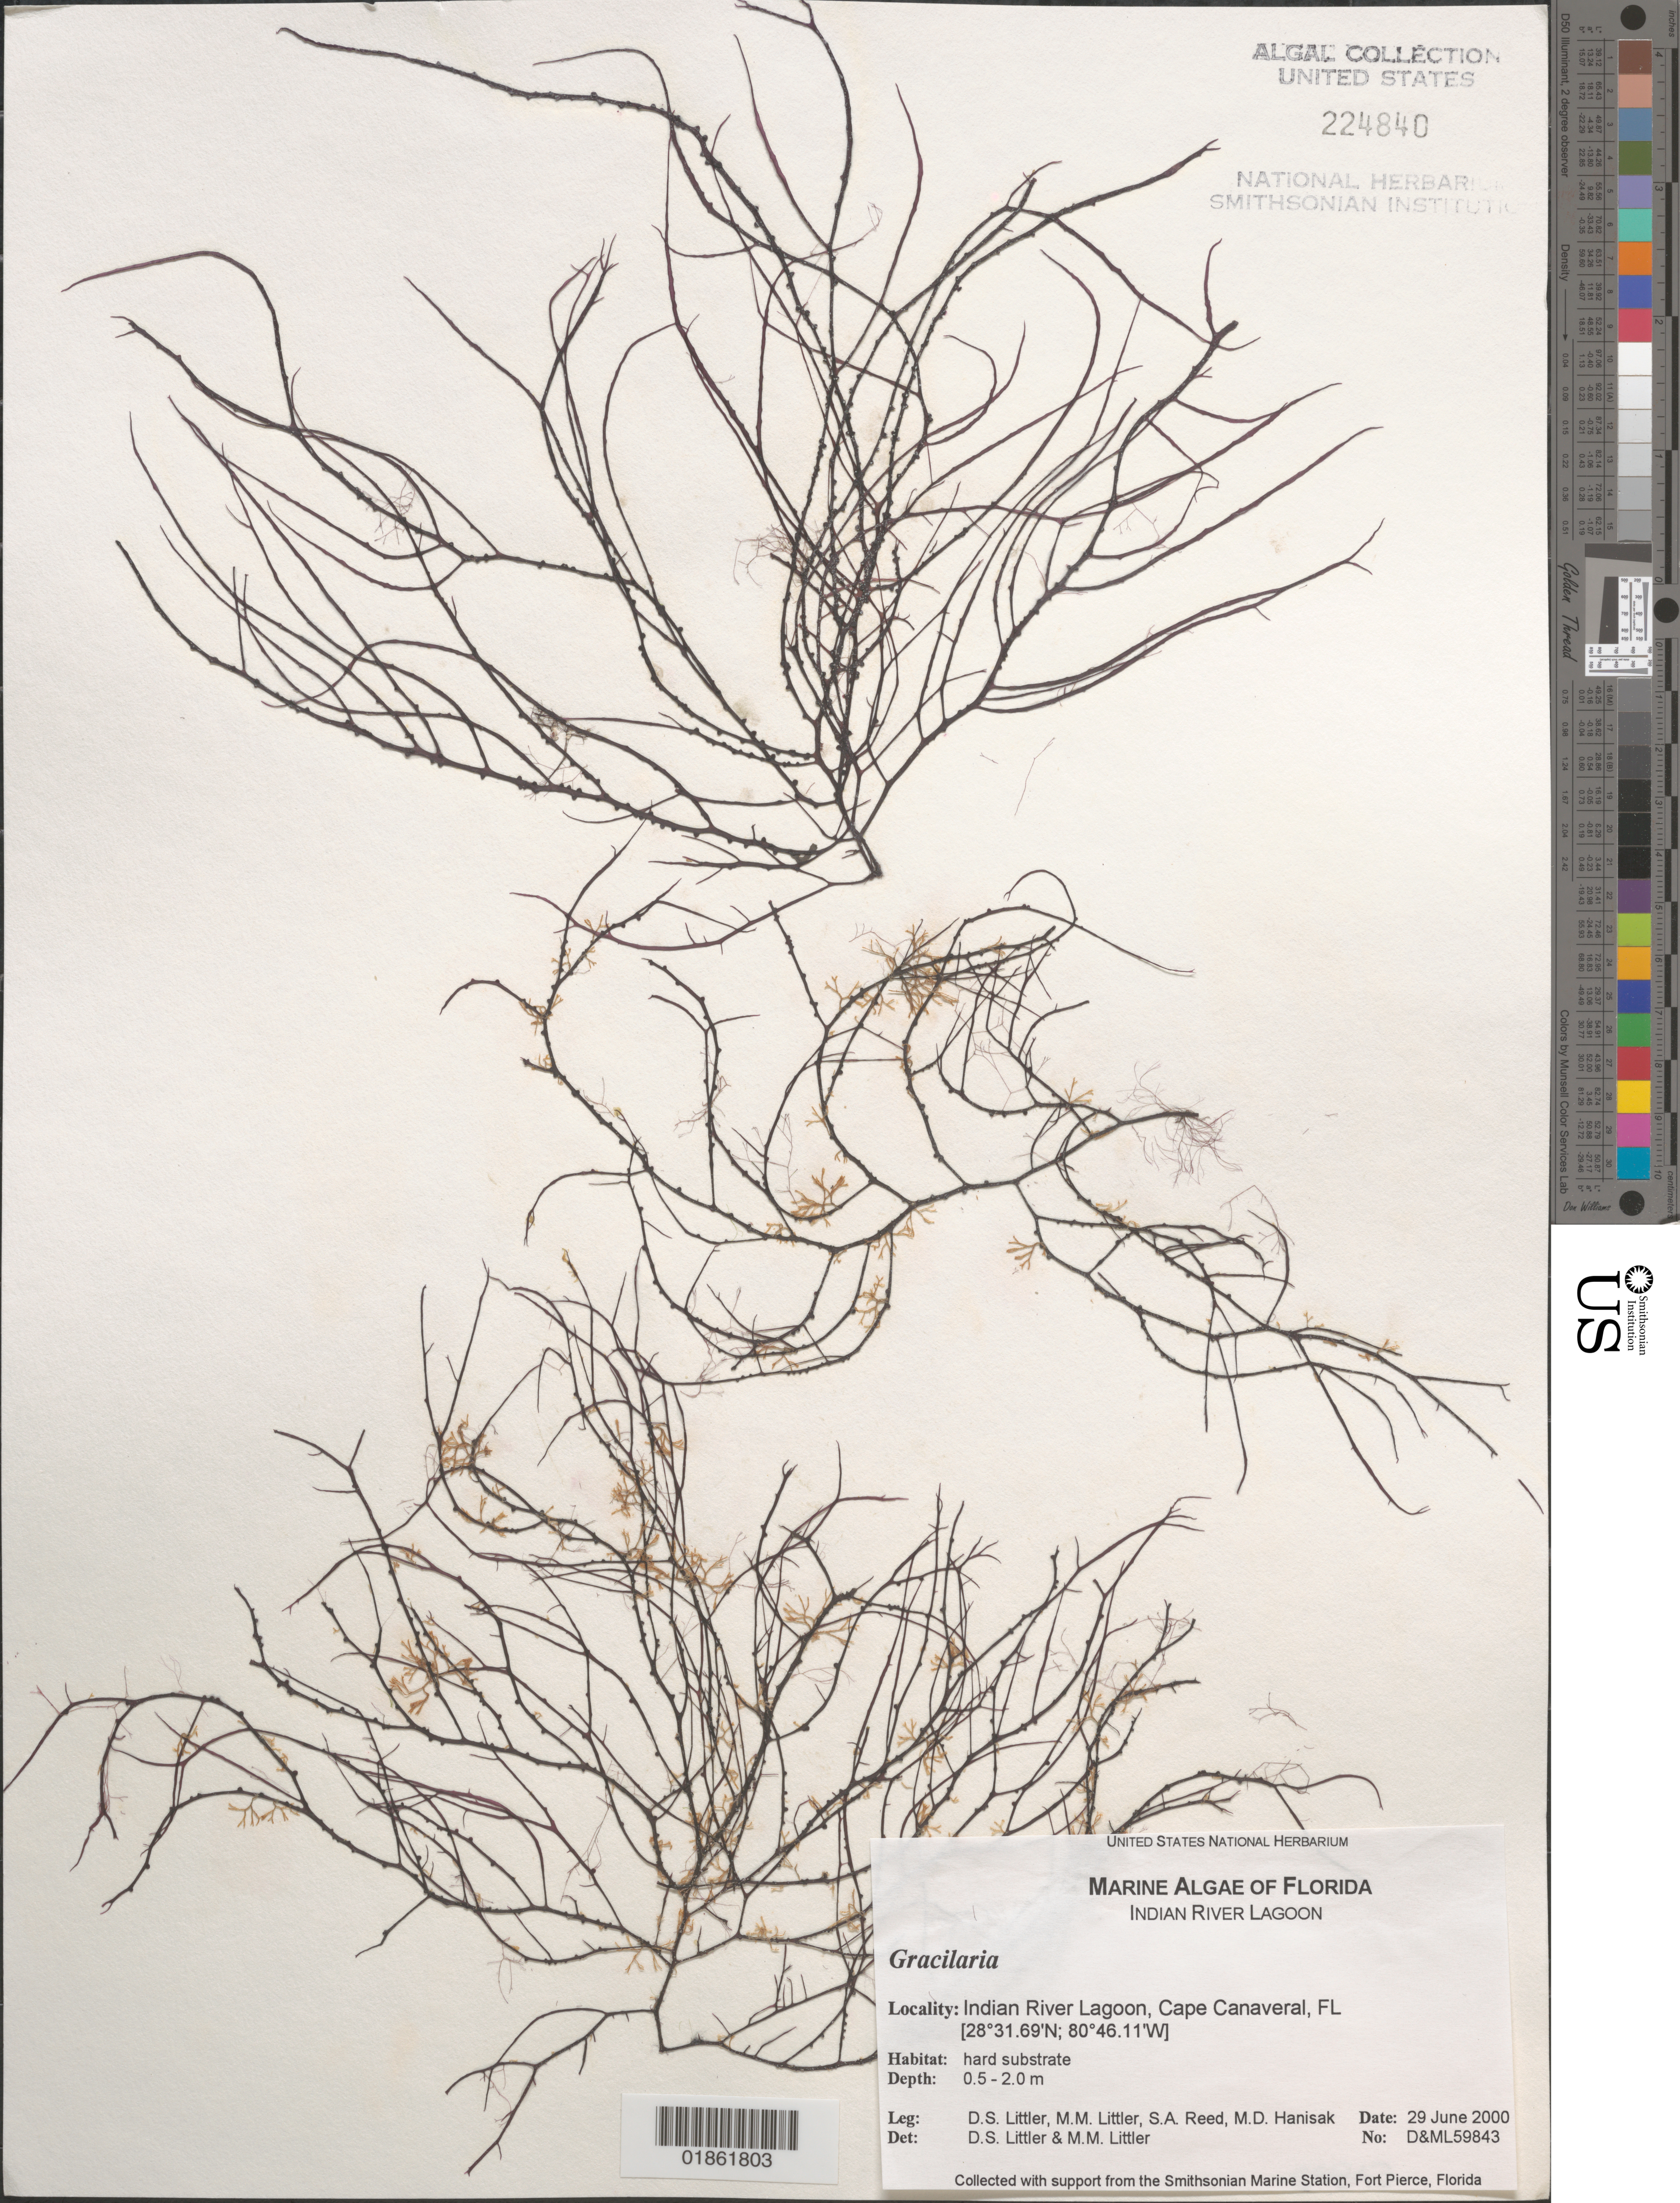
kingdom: Plantae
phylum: Rhodophyta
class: Florideophyceae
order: Gracilariales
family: Gracilariaceae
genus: Gracilaria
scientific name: Gracilaria sp.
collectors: D. S. Littler & M. M. Littler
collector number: D&ML 59843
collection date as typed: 29 Jun 2000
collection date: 2000-06-29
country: United States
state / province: Florida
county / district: Brevard County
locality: NASA Parkway Bridge, south of Titusville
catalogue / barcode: US 224840